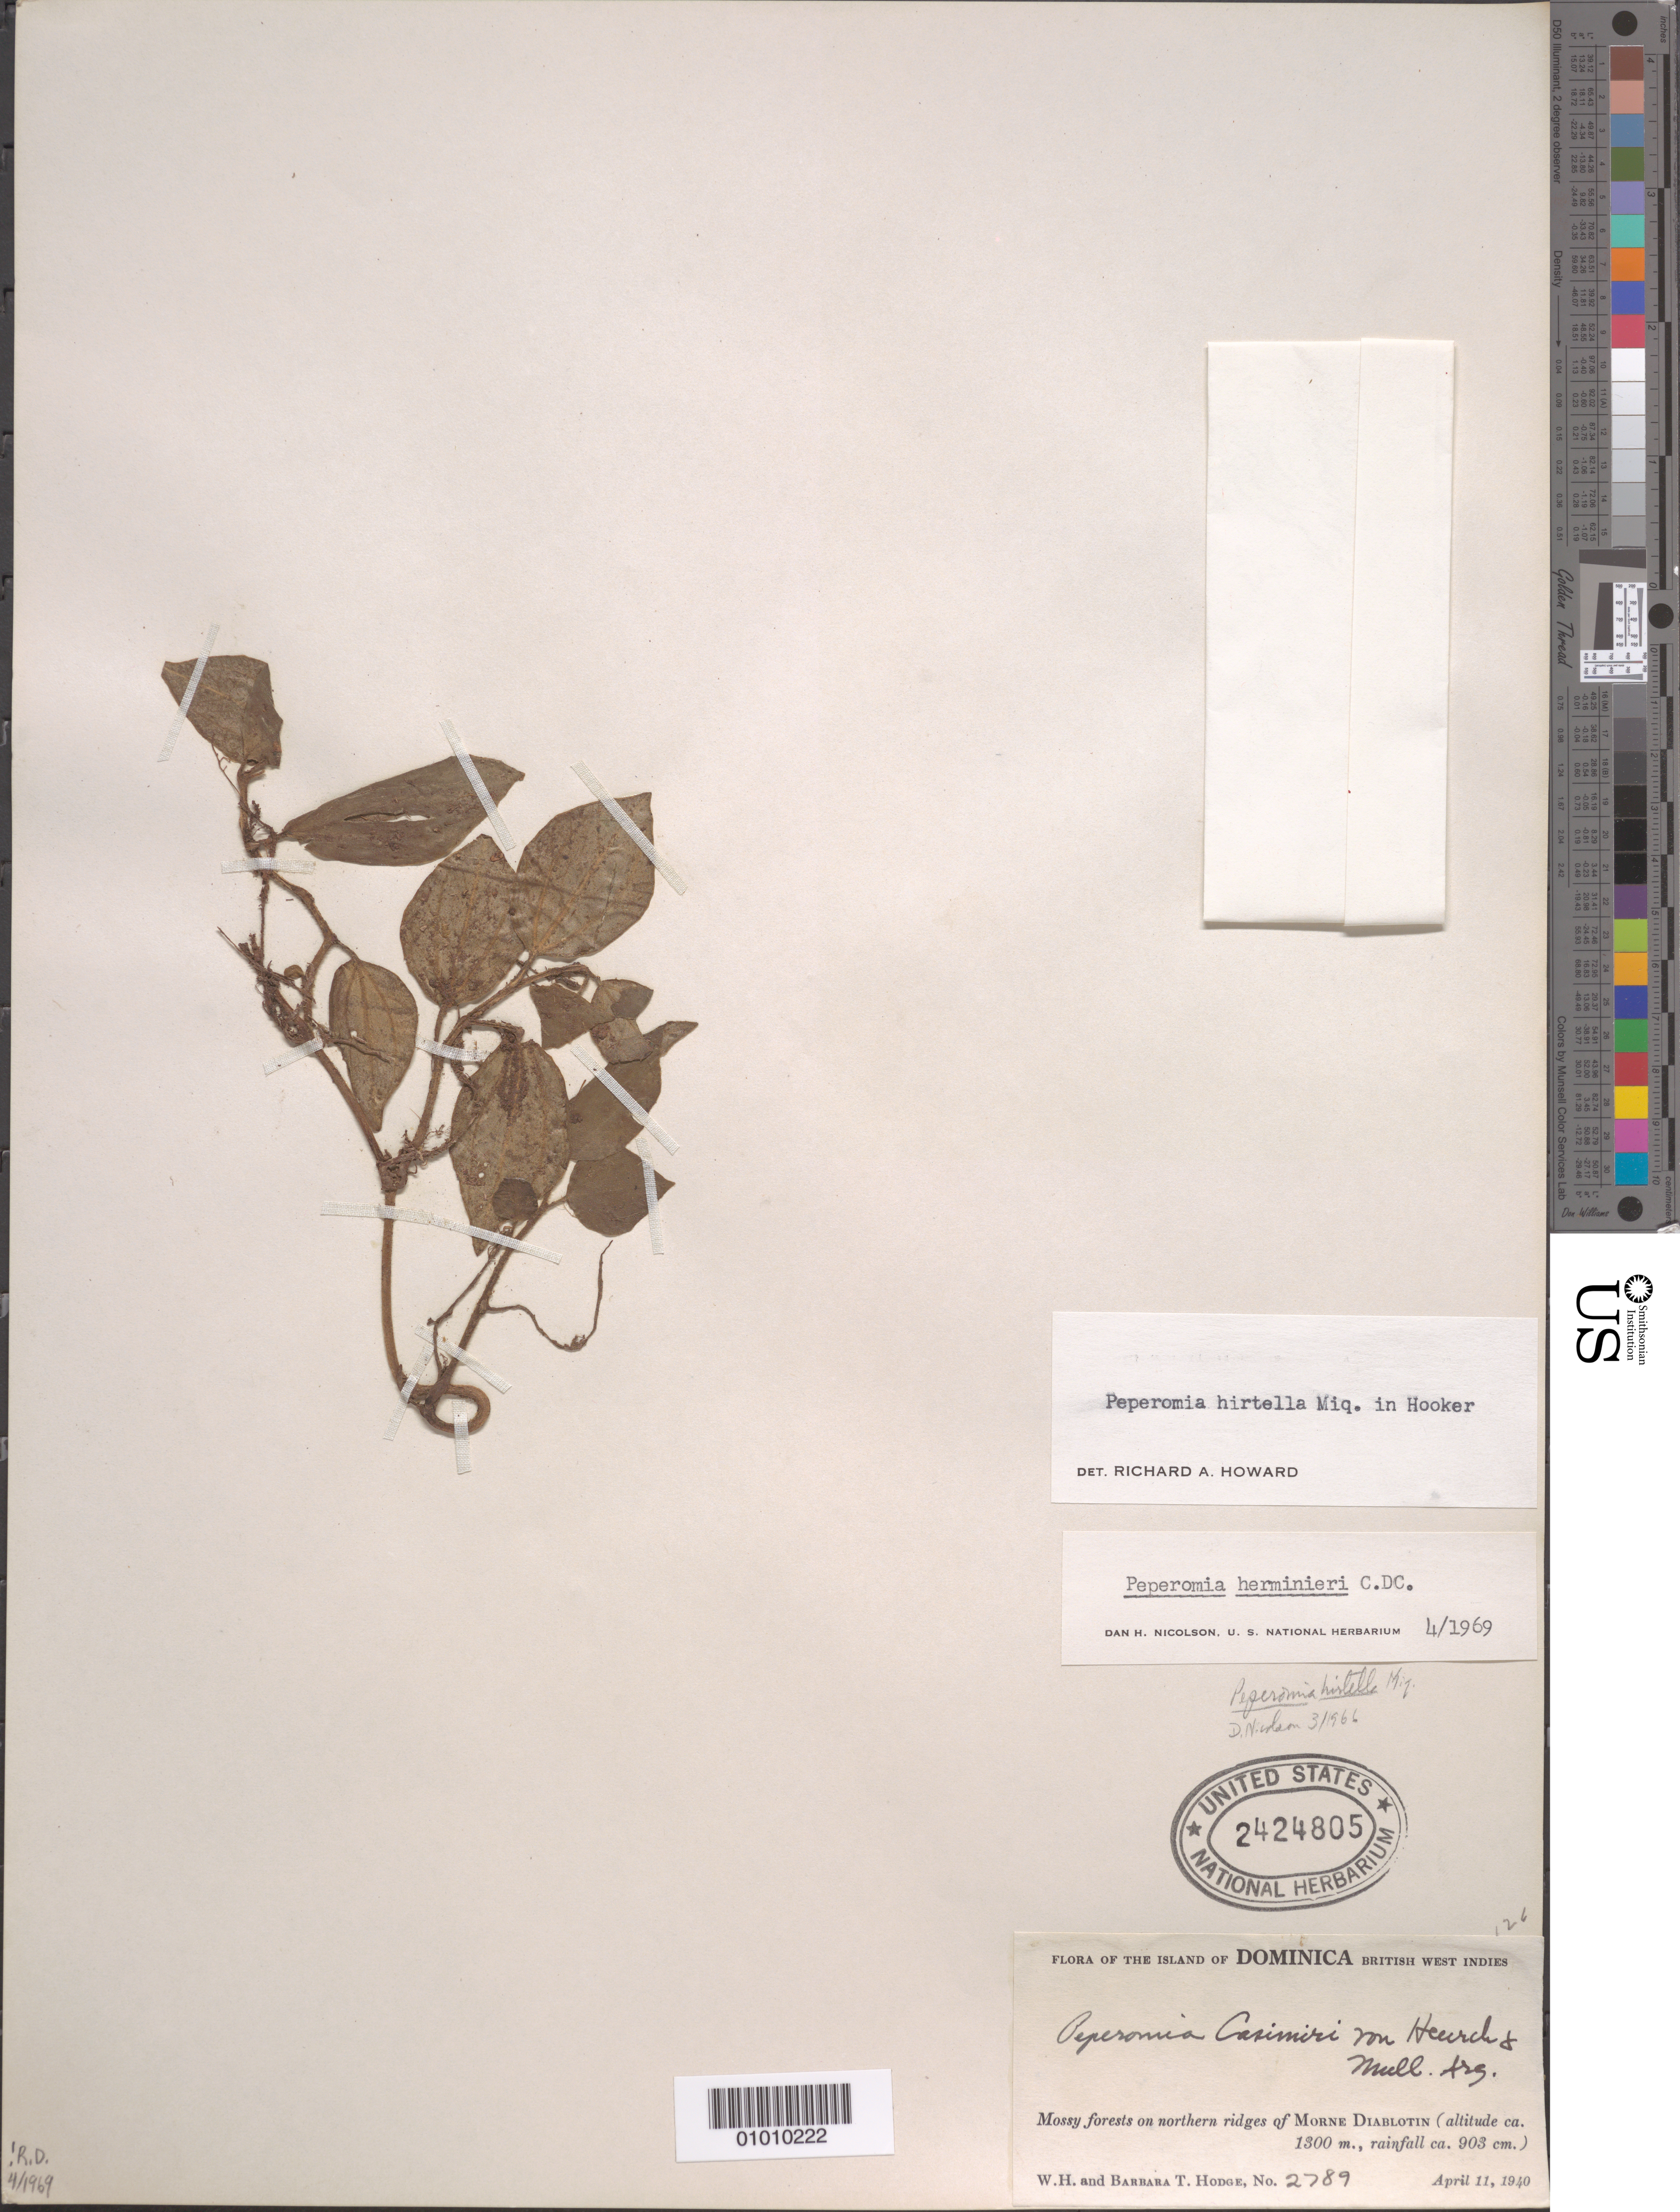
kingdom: Plantae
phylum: Tracheophyta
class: Magnoliopsida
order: Piperales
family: Piperaceae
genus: Peperomia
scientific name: Peperomia hirtella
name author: Miq.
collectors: B. Hodge & W. Hodge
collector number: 2789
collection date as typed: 11 Apr 1940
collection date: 1940-04-11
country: Dominica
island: Dominica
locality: Mossy forest on northern ridge of Morne Diablotin.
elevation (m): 1300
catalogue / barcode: US 2424805